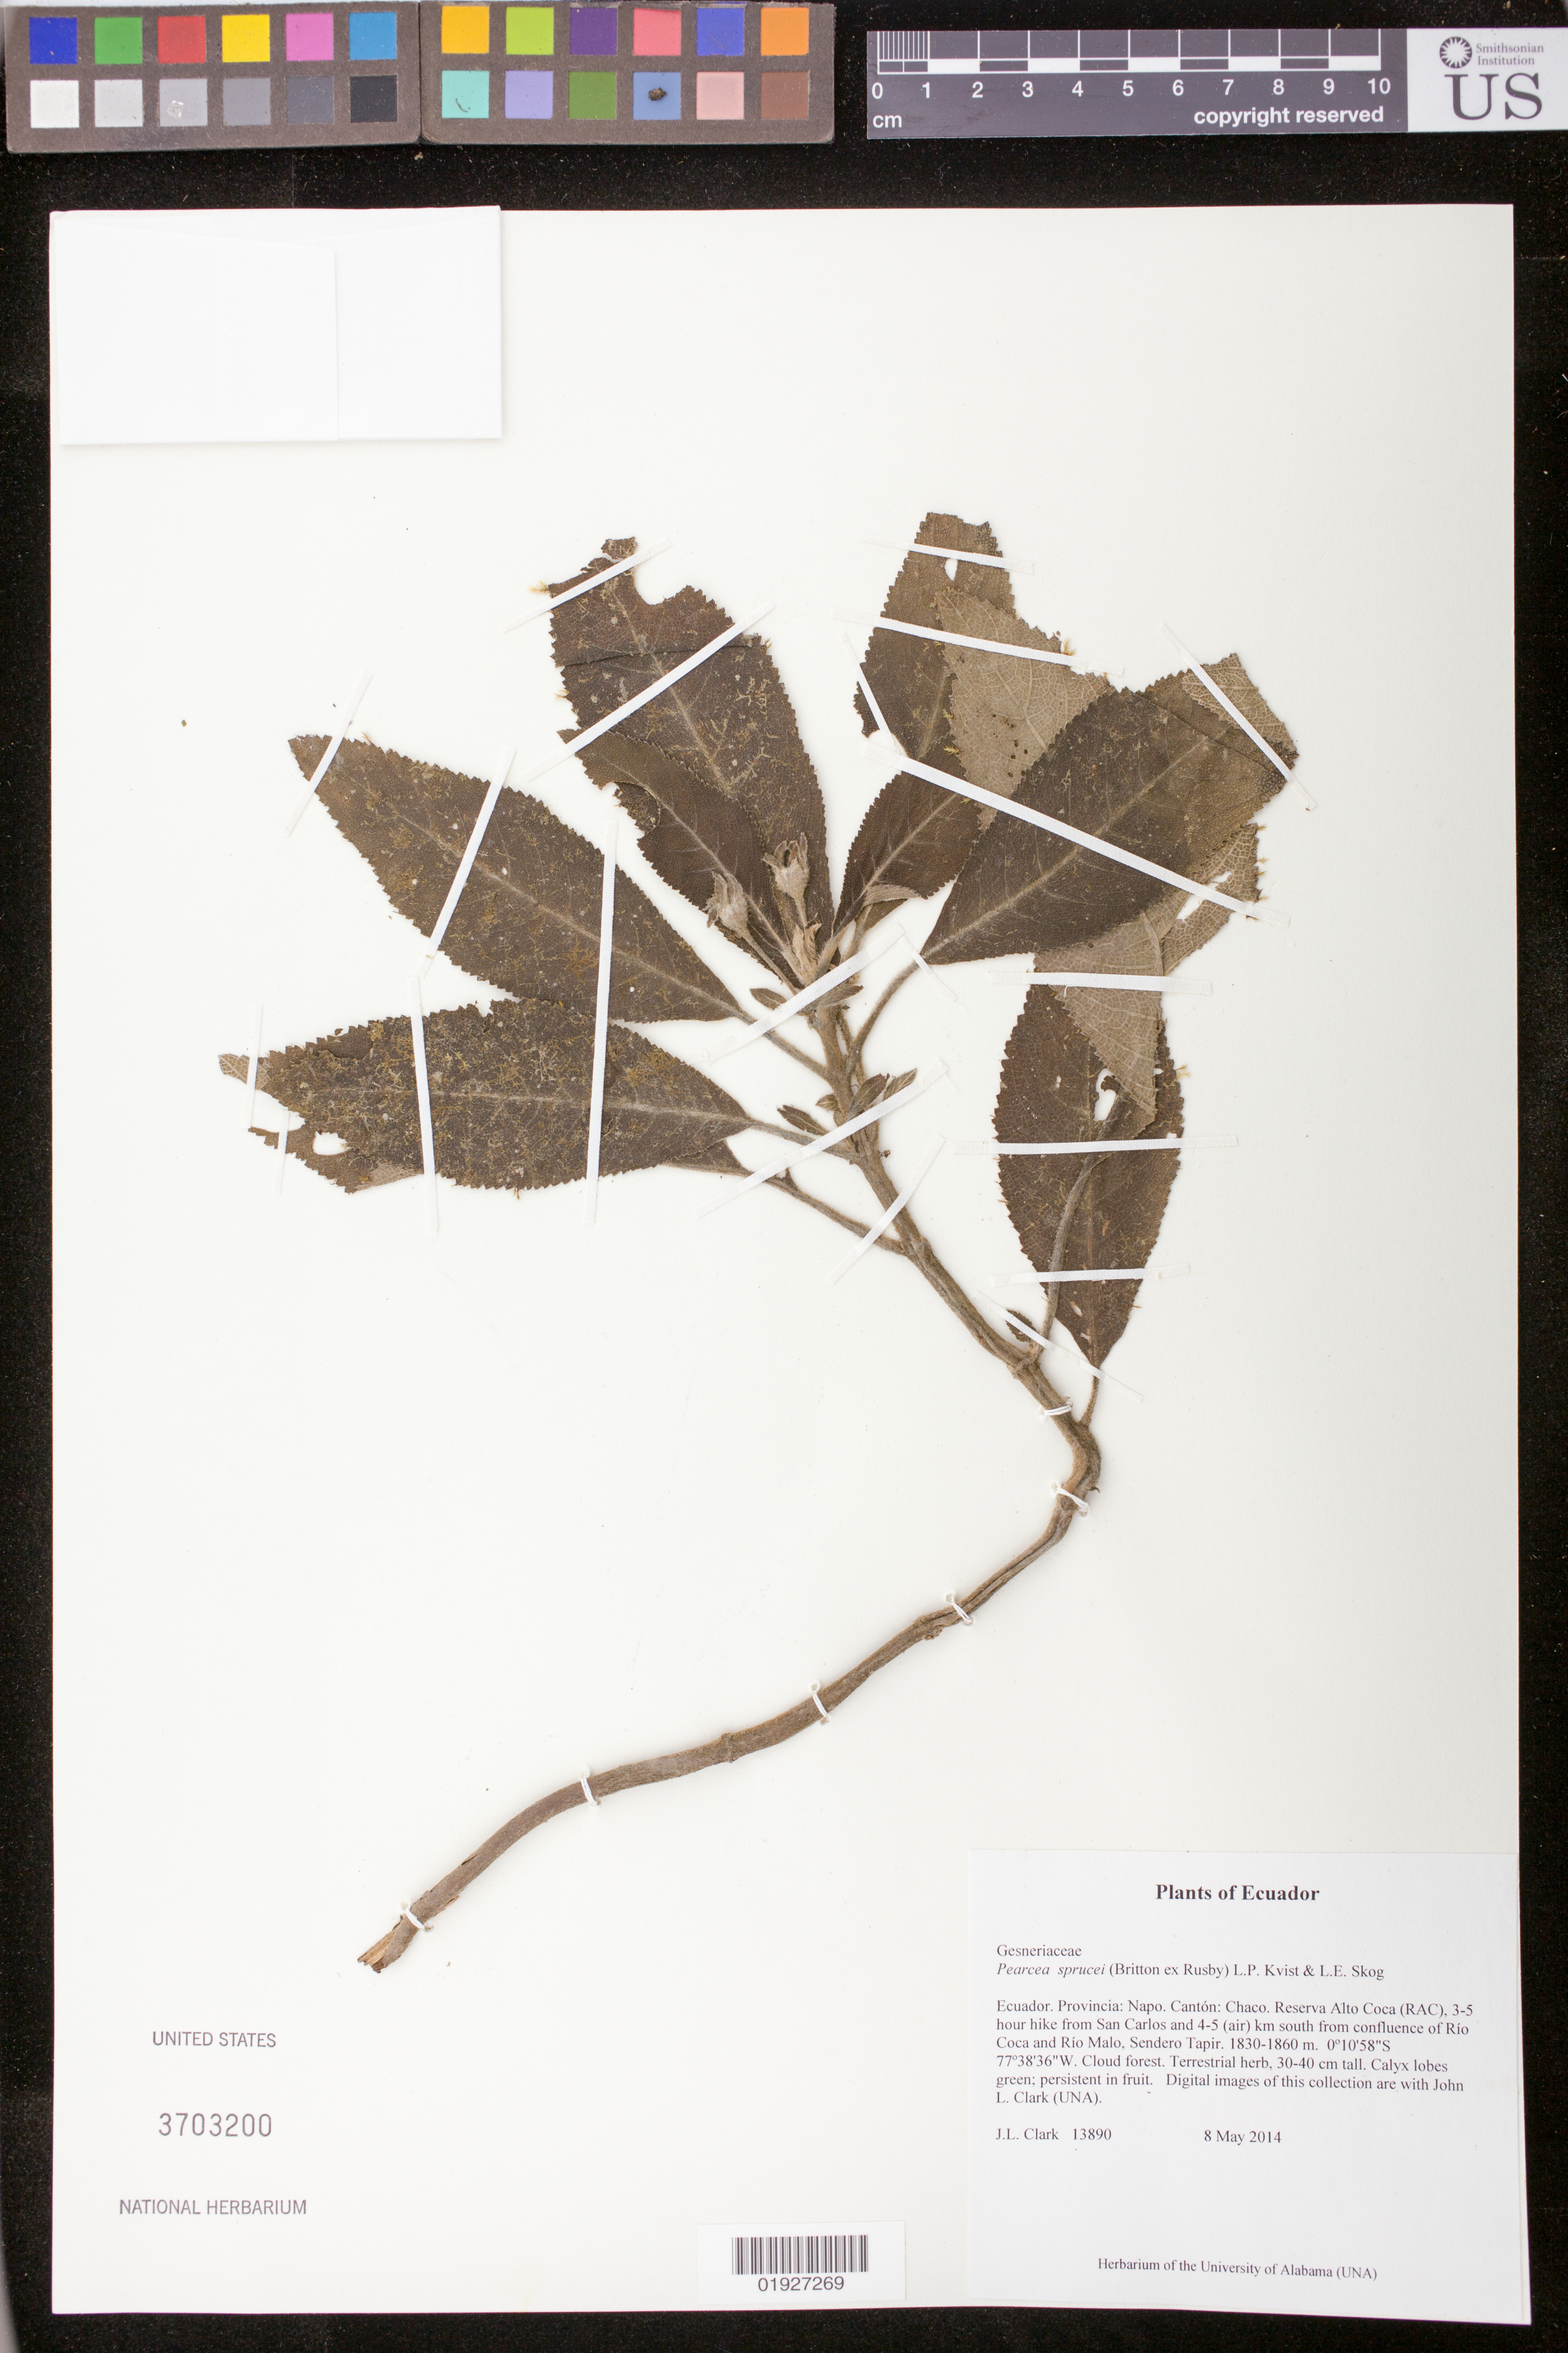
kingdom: Plantae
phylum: Tracheophyta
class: Magnoliopsida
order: Lamiales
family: Gesneriaceae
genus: Pearcea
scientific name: Pearcea sprucei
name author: (Britton) L.P. Kvist & L.E. Skog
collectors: J. L. Clark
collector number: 13890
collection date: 2014-05-08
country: Ecuador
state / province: Napo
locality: Canton: Chaco. Reserva Alto Coca (RAC), 3-5 hour hike from San Carlos and 4-5 (air) km south from confluence of Rio Coca and Rio Malo, Sendero Tapir.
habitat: Cloud forest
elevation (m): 1830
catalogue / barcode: US 3703200